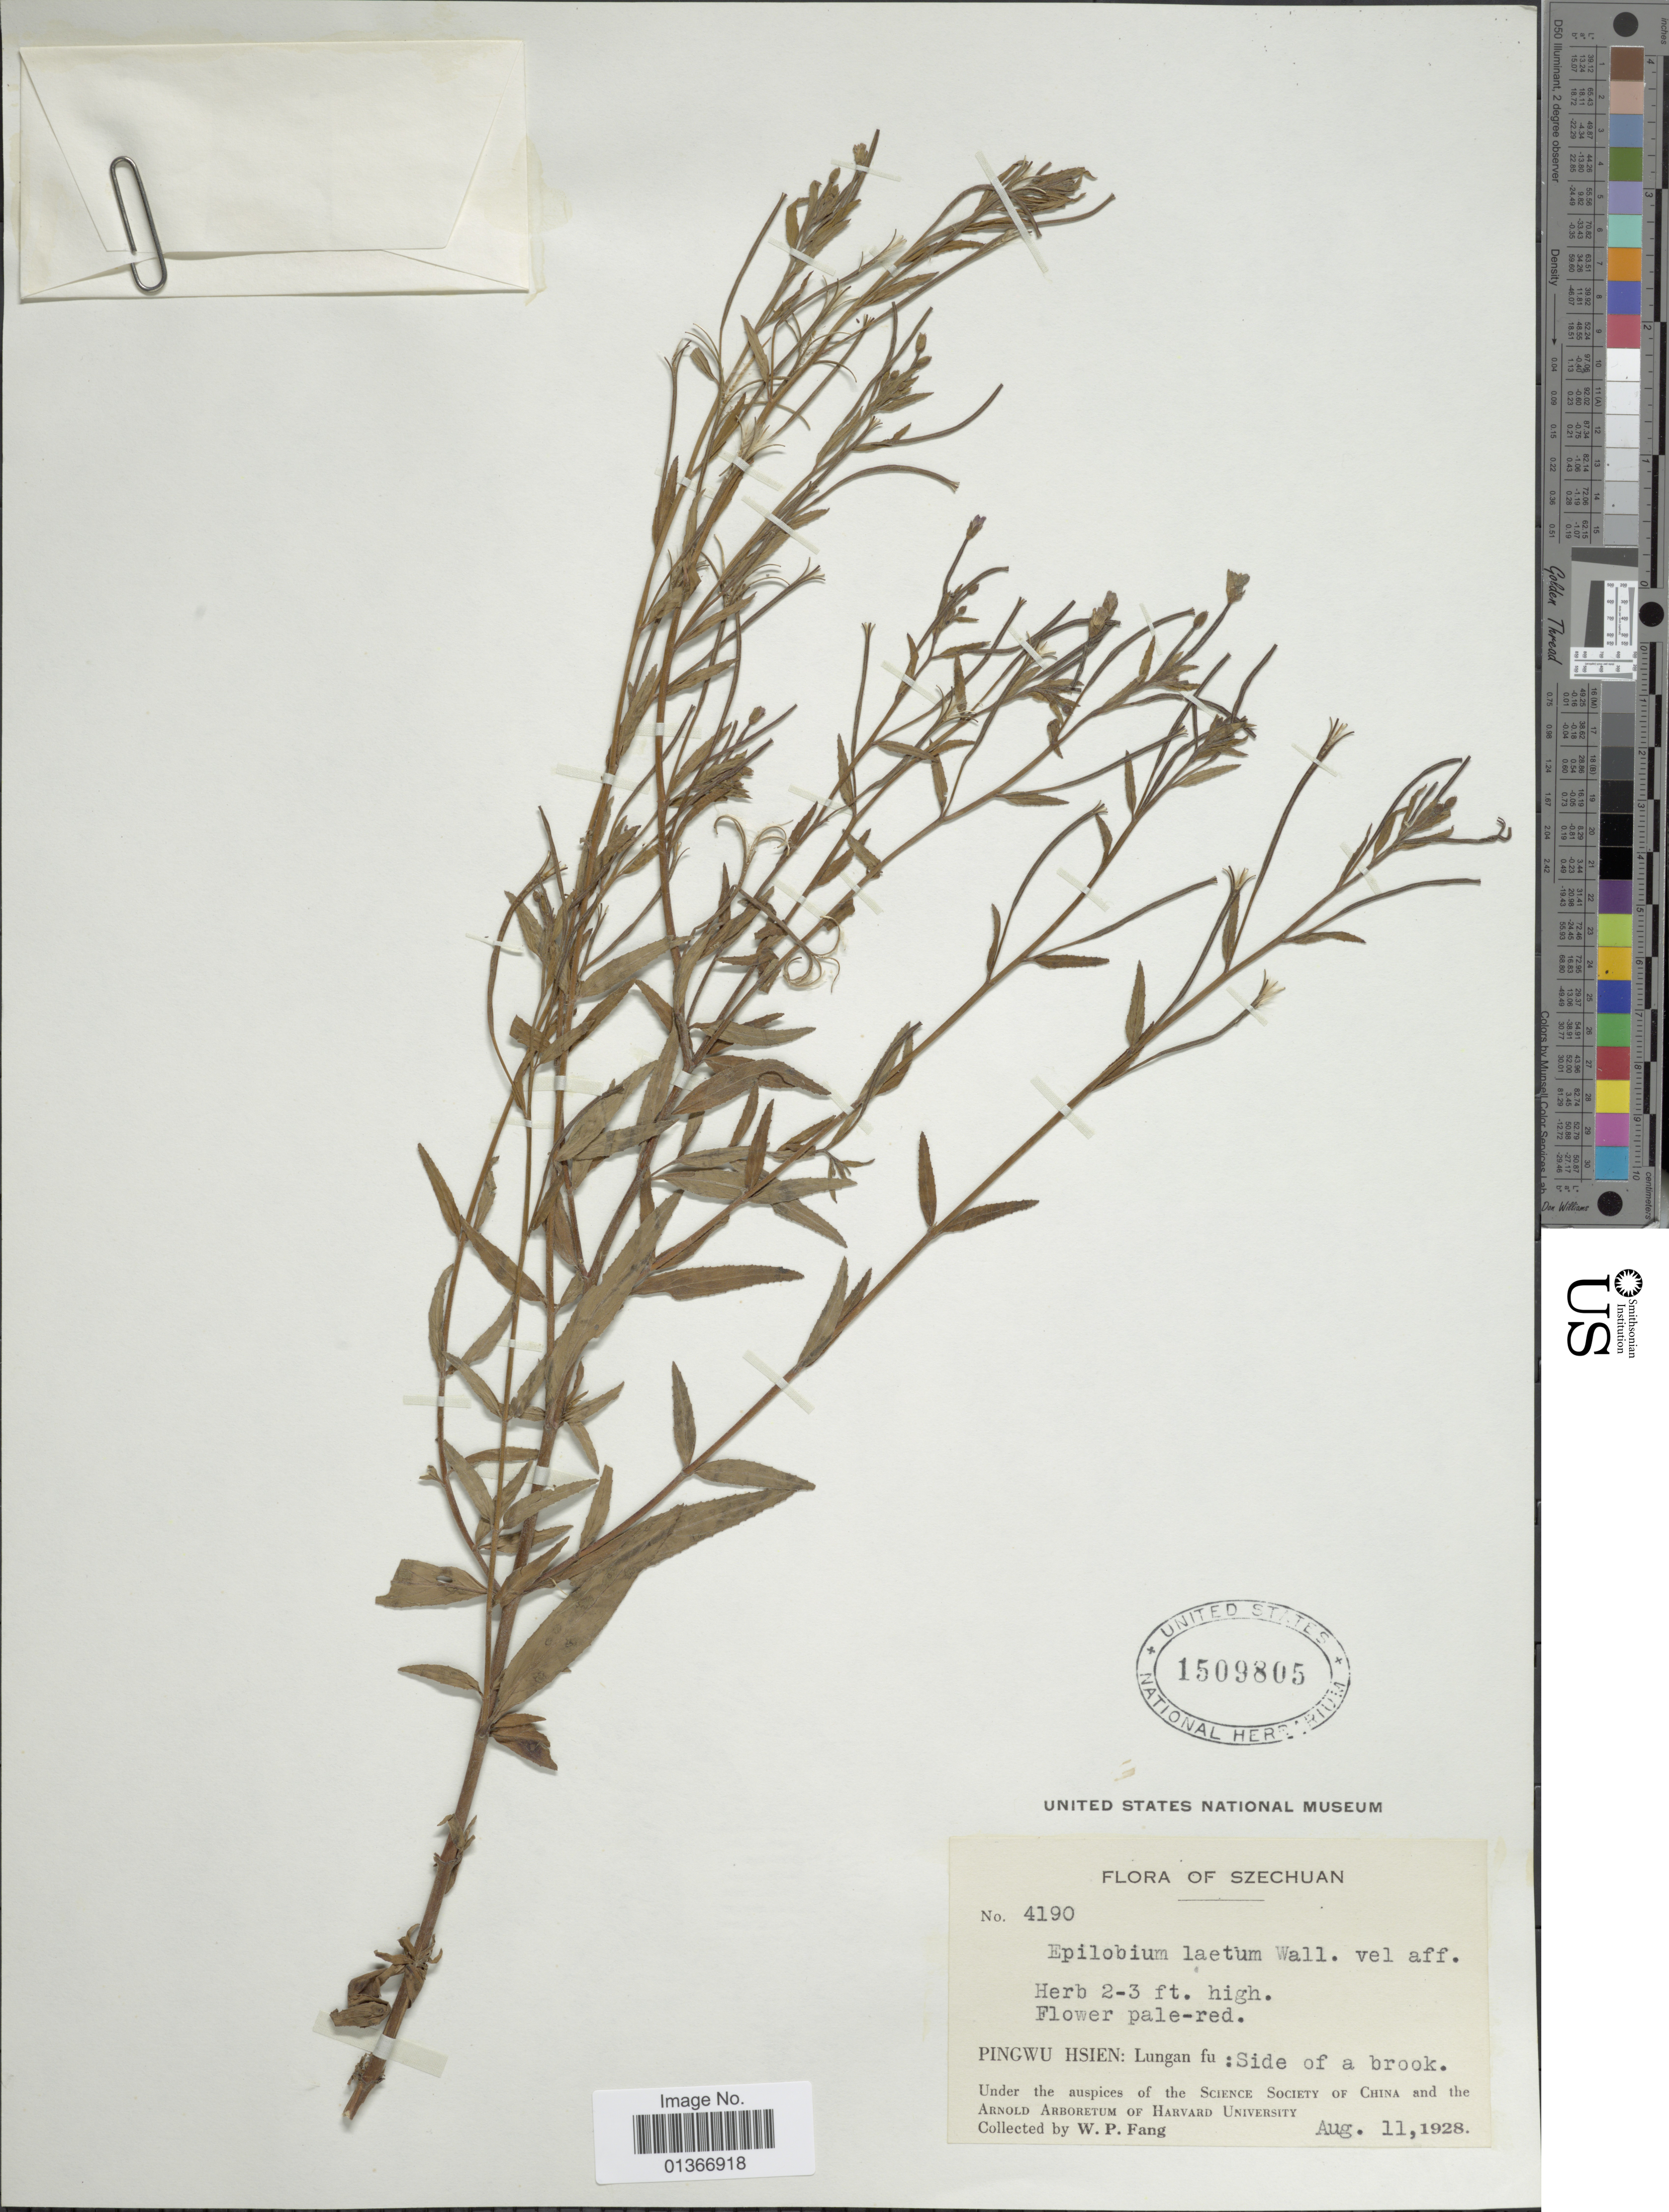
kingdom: Plantae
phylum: Tracheophyta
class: Magnoliopsida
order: Myrtales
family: Onagraceae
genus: Epilobium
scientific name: Epilobium amurense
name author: Hausskn.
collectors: W. P. Fang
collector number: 4190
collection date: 1928-08-11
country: China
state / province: Sichuan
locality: Szechuan. Pingwu Hsien: Lungan fu: Side of a brook.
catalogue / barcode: US 1509805